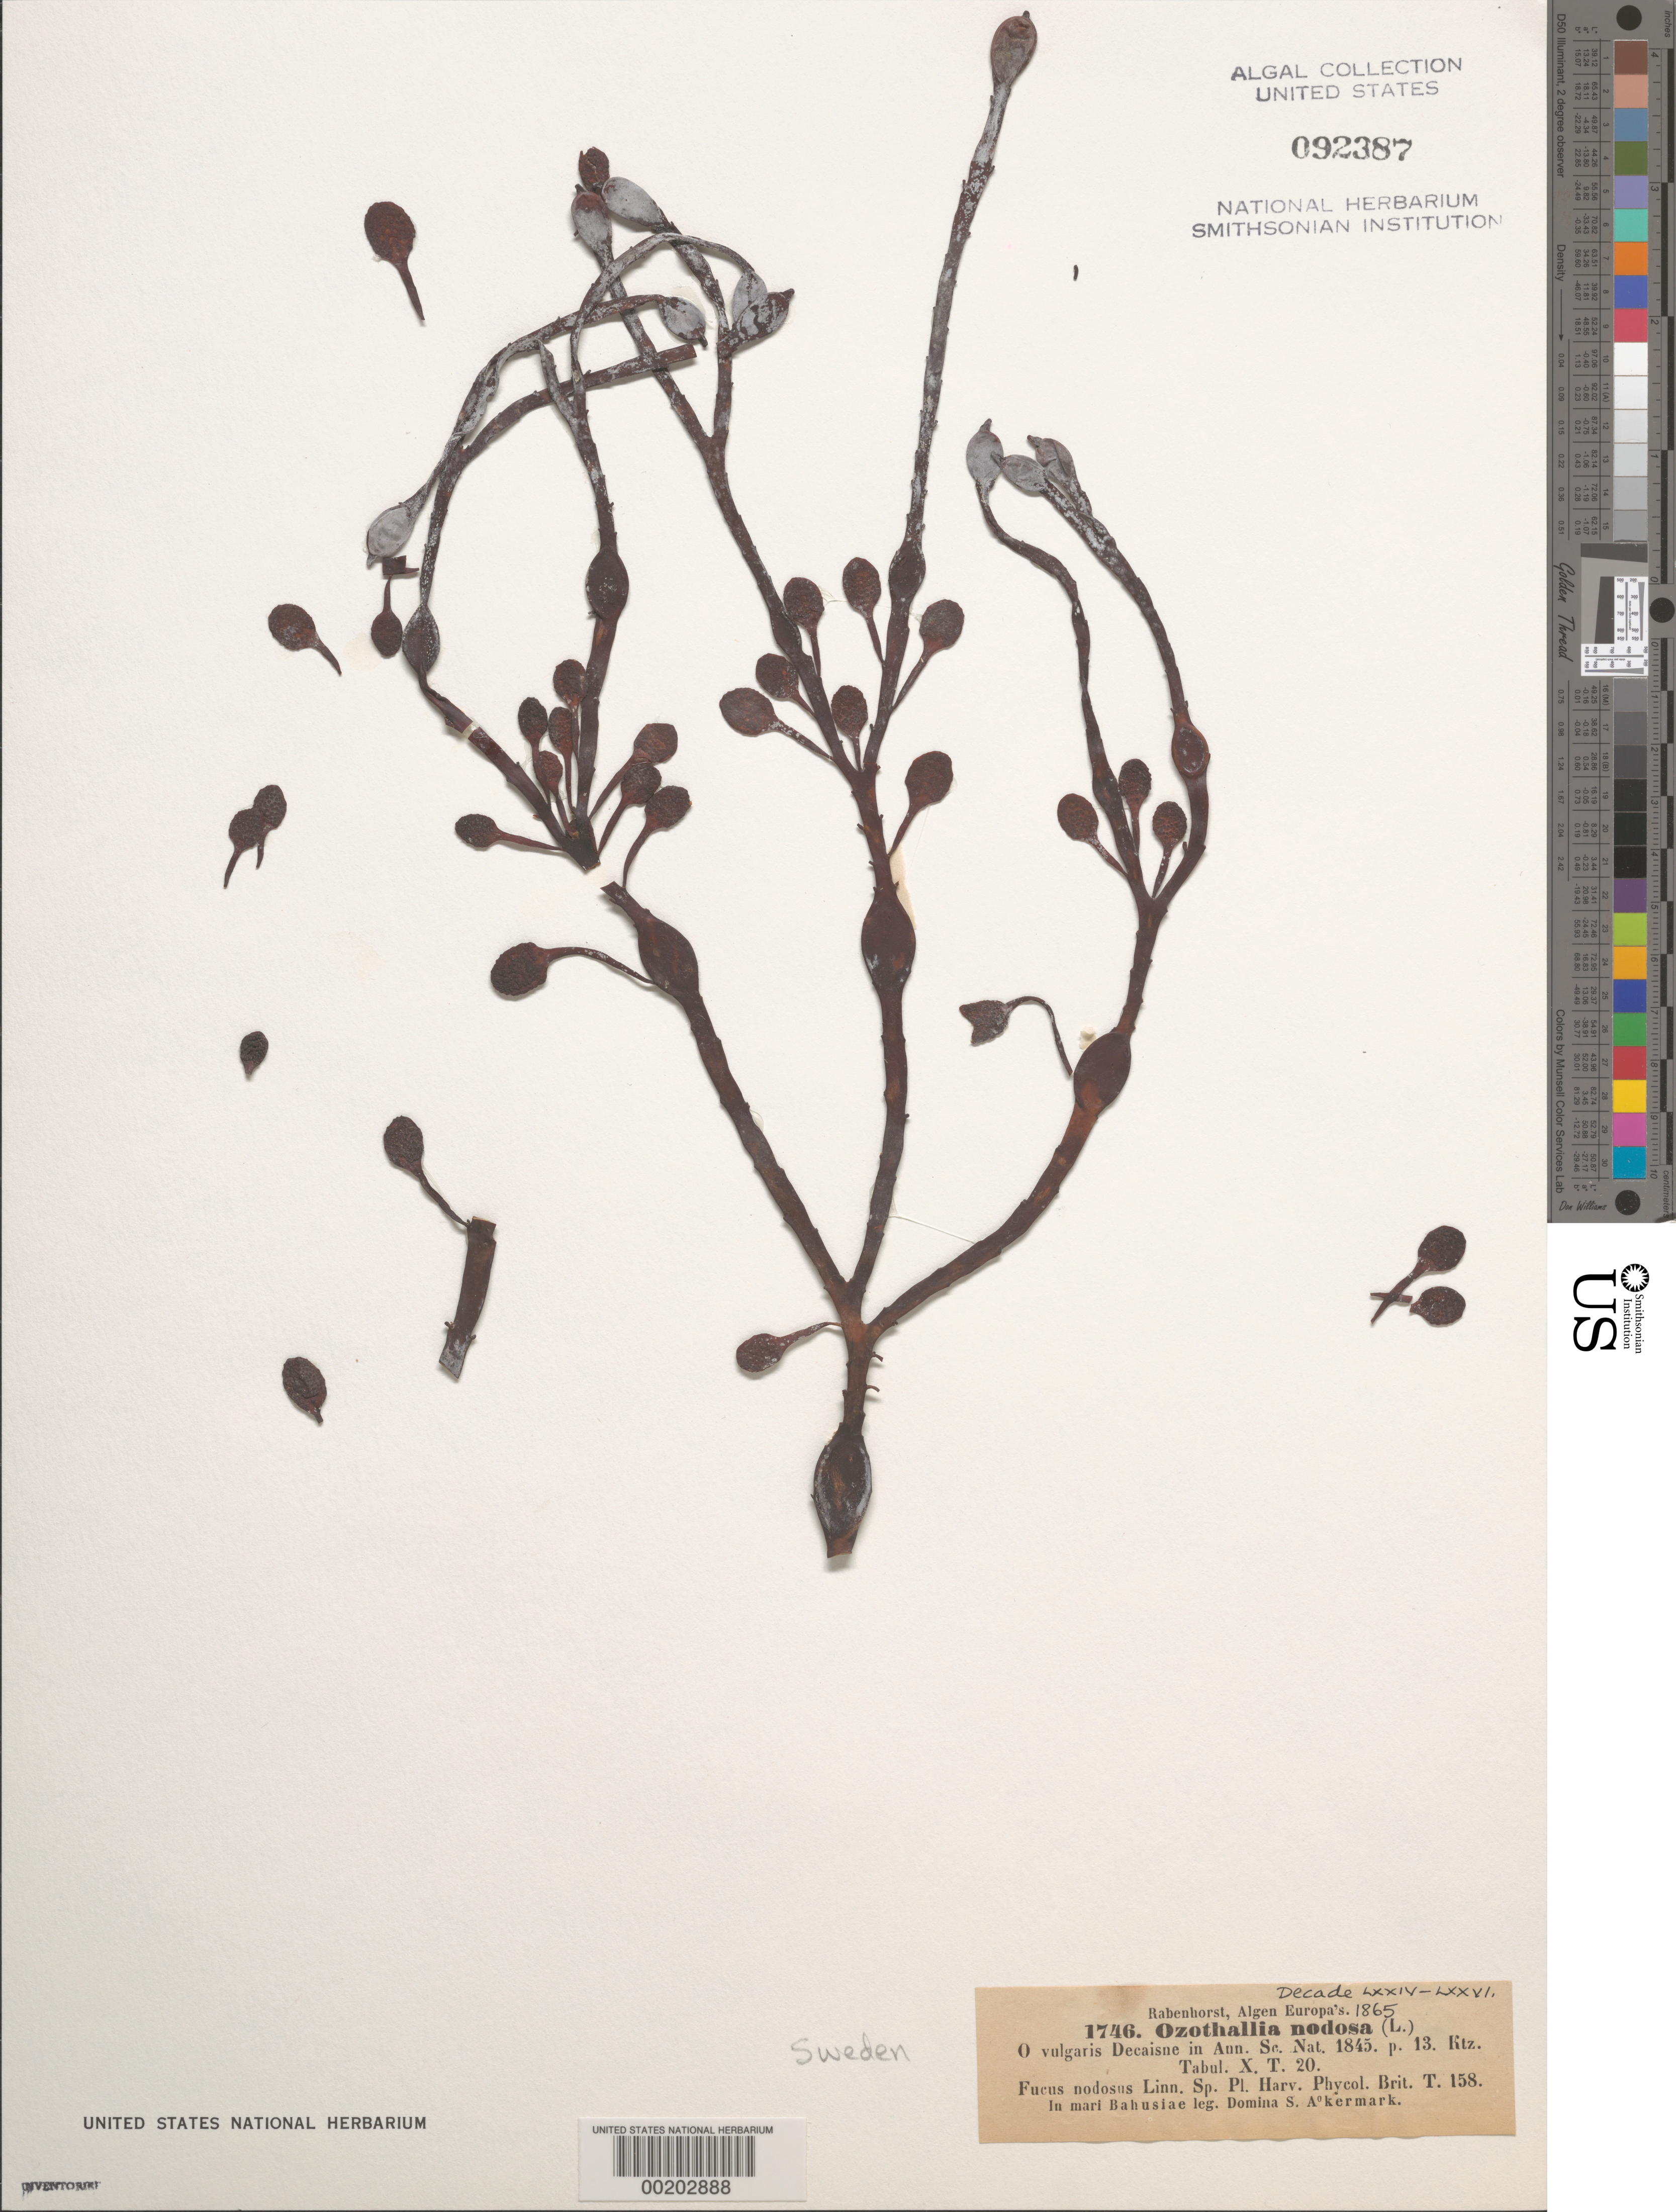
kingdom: Chromista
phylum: Ochrophyta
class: Phaeophyceae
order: Fucales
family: Fucaceae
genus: Ascophyllum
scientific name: Ascophyllum nodosum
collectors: S. Akermark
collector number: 1746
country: Sweden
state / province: Västra Götaland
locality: Bohus bay (mari bahusiae)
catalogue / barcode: US 92387